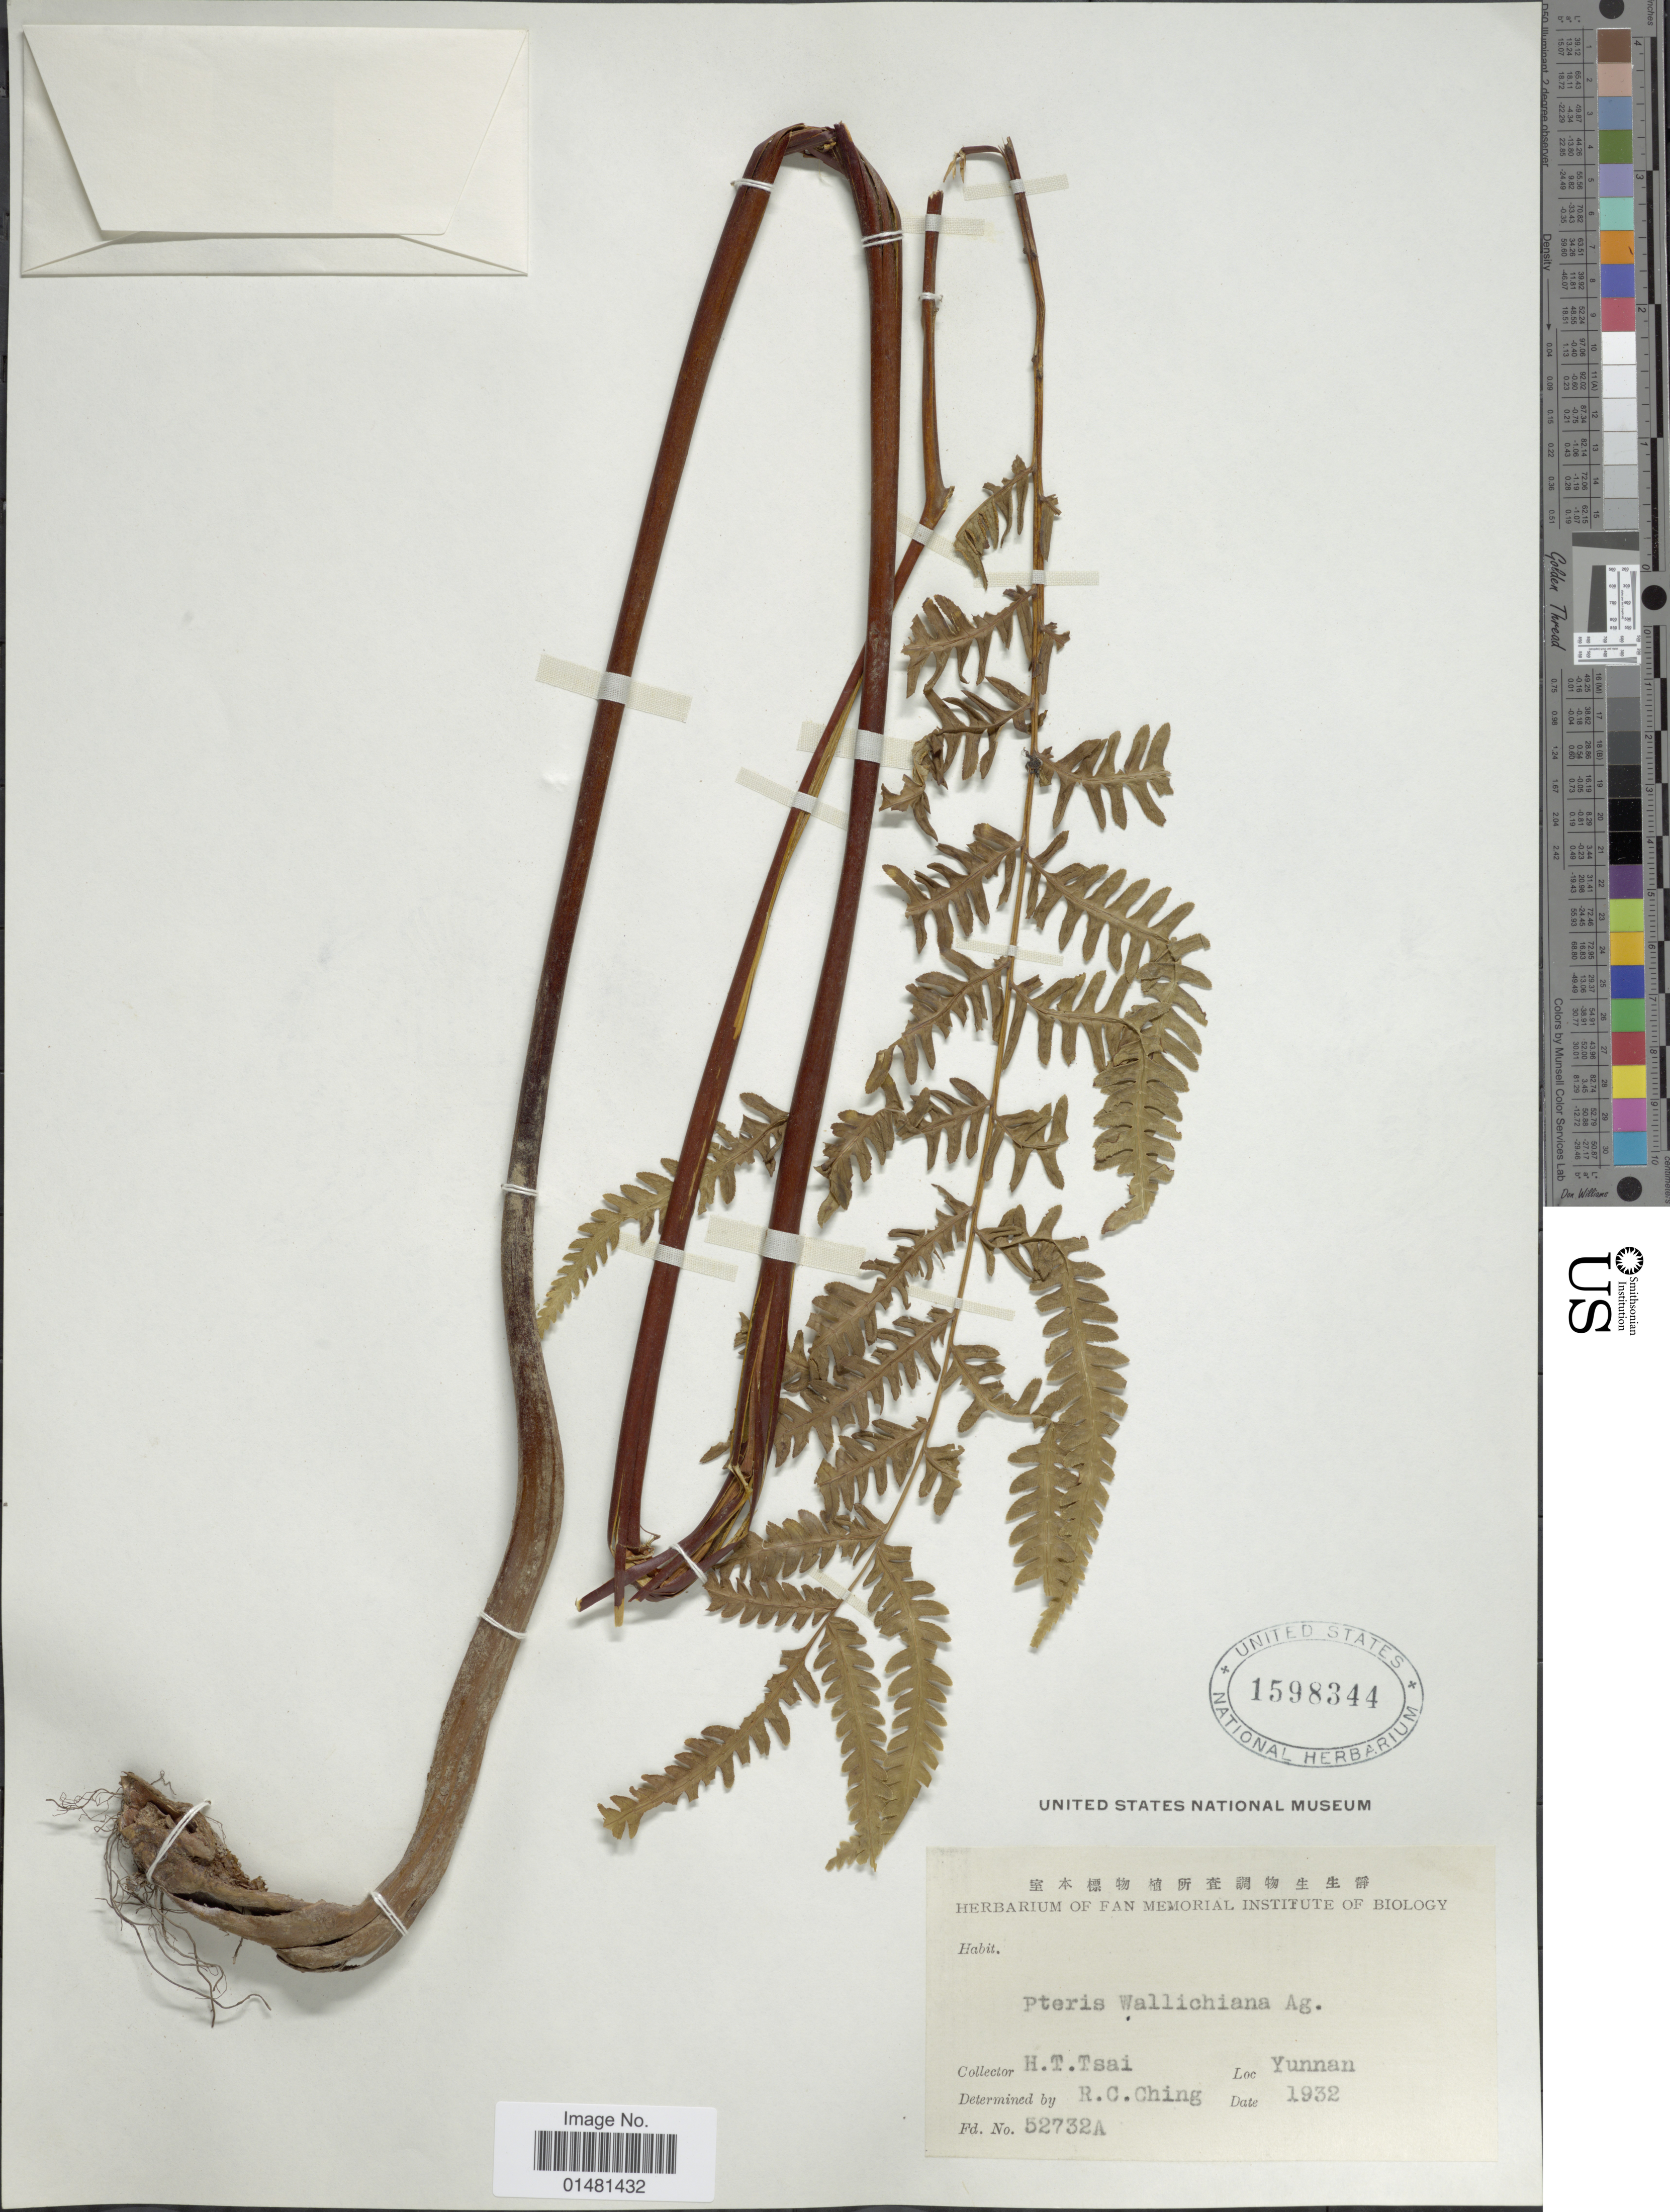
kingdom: Plantae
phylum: Tracheophyta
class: Polypodiopsida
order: Polypodiales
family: Pteridaceae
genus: Pteris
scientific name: Pteris wallichiana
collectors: H. Tsai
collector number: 52732A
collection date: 1932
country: China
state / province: Yunnan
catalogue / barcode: US 1598344